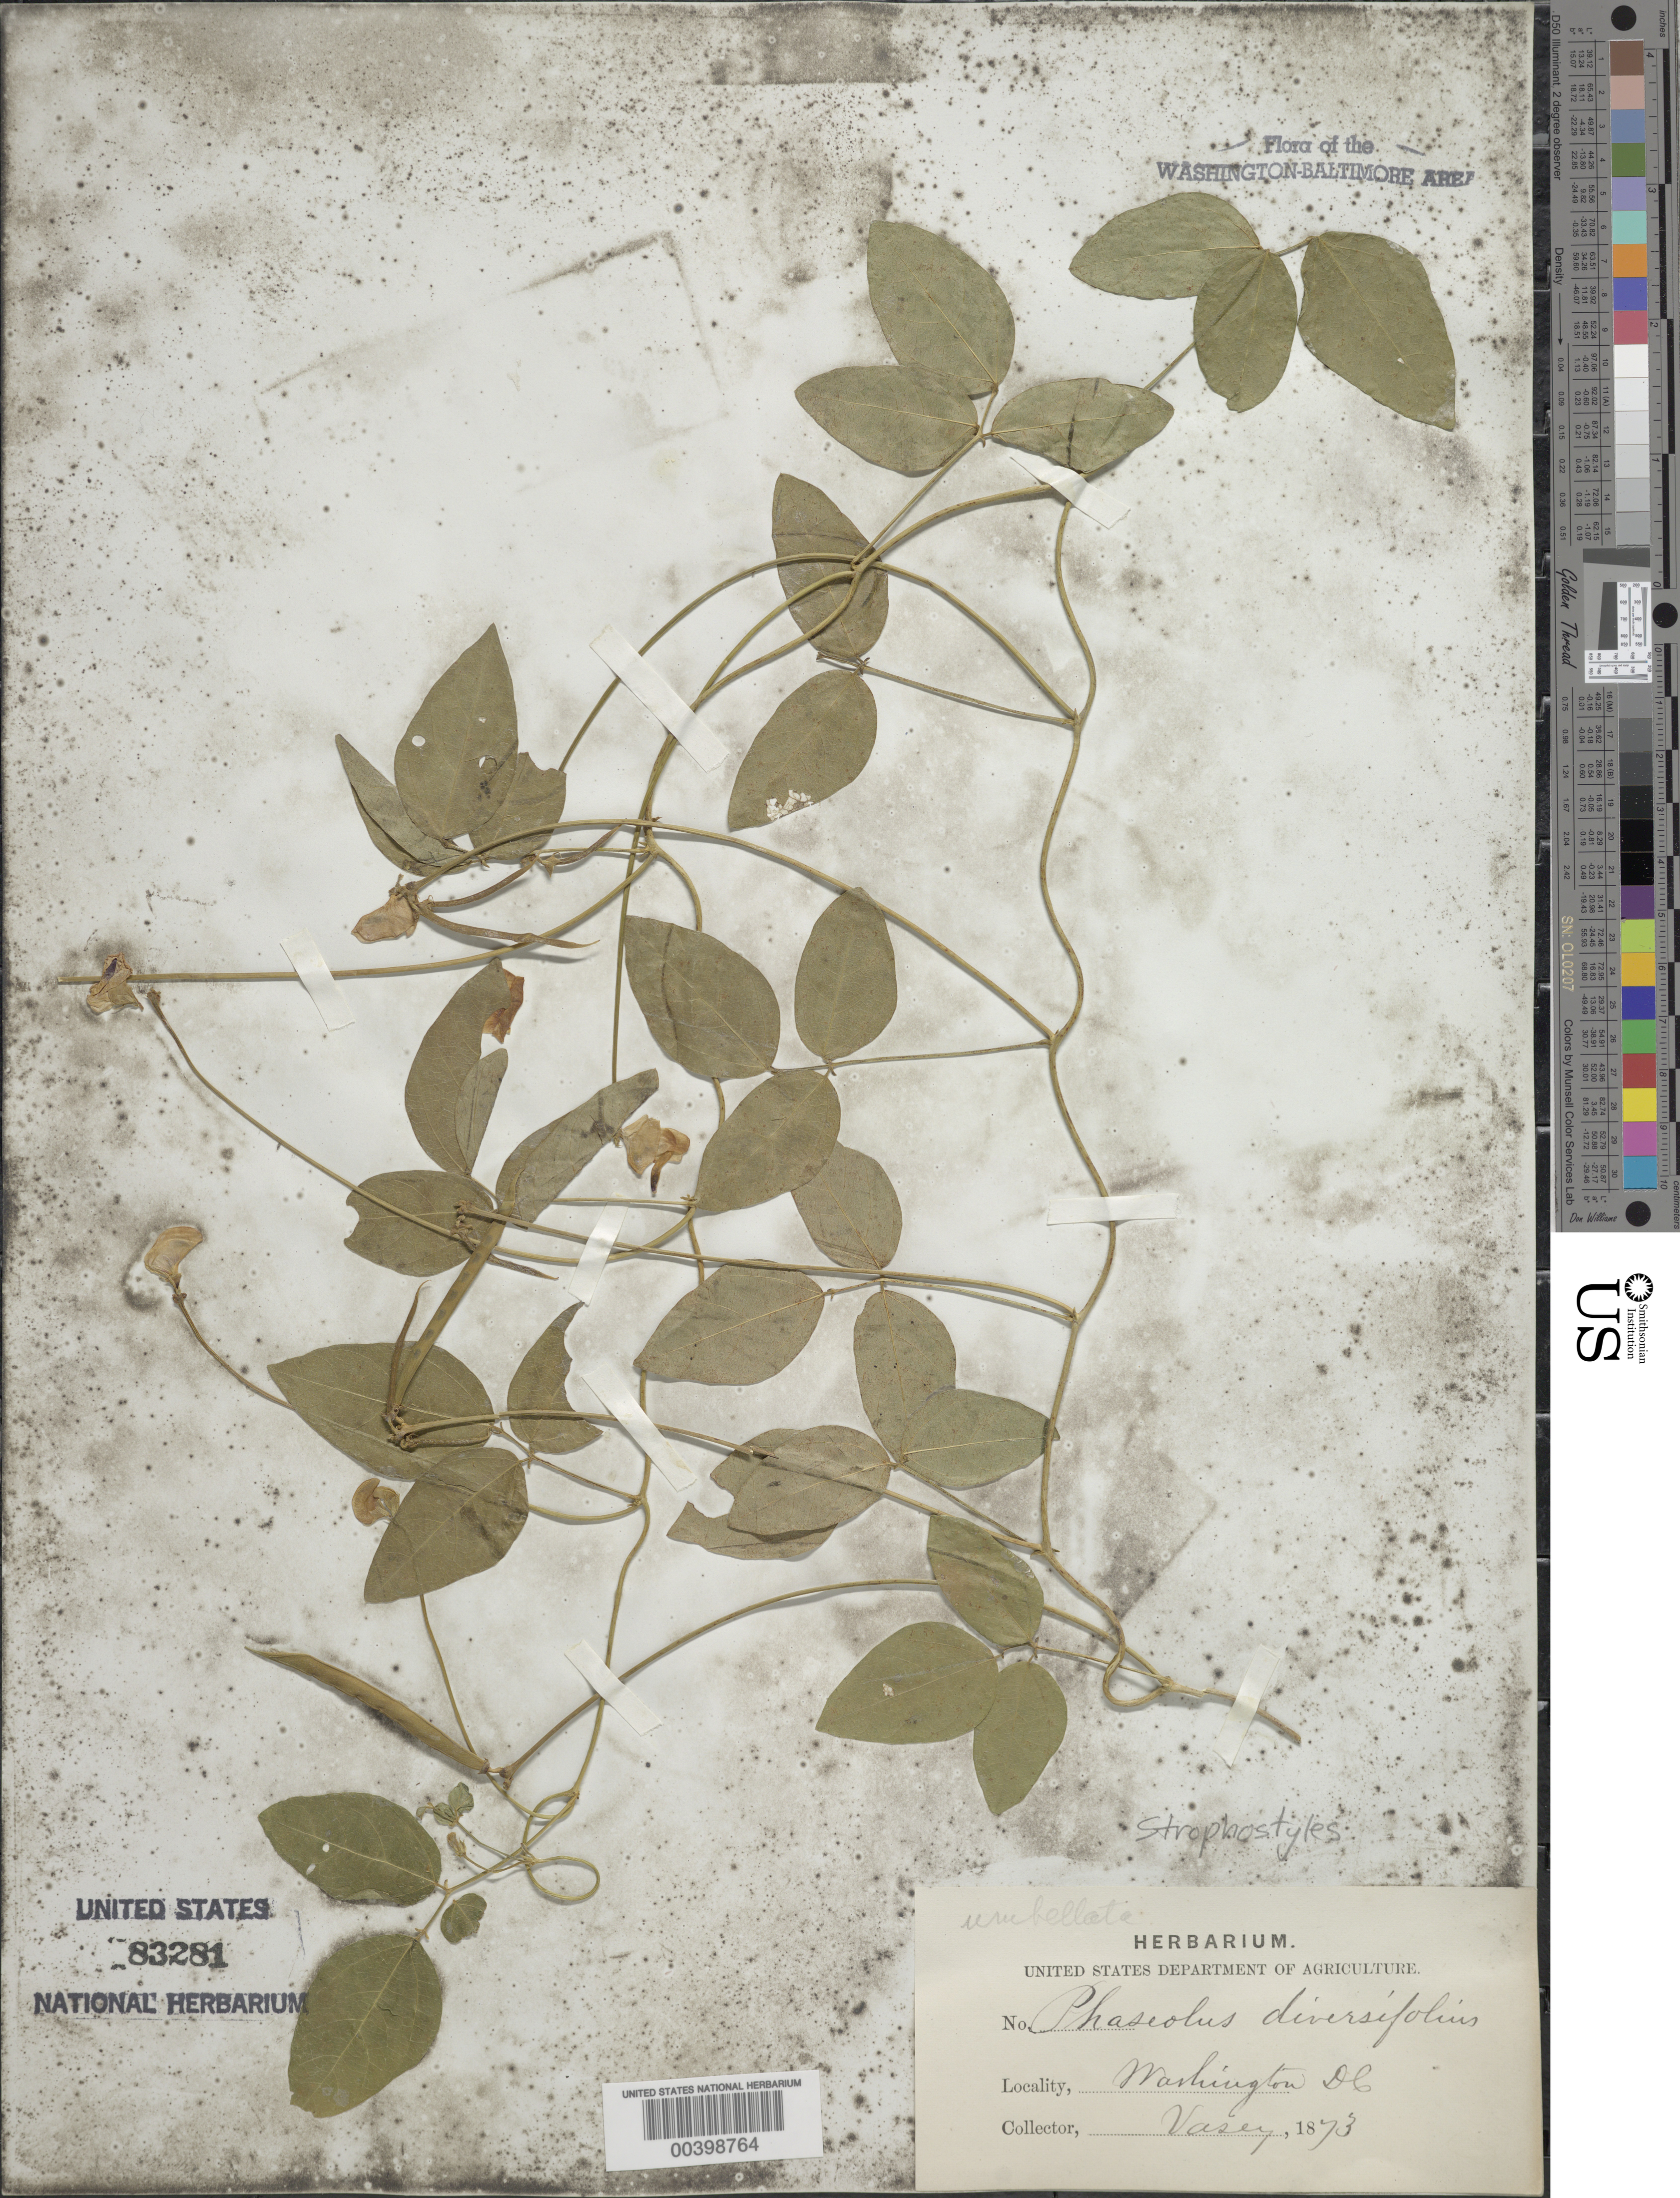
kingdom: Plantae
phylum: Tracheophyta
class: Magnoliopsida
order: Fabales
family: Fabaceae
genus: Strophostyles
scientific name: Strophostyles umbellata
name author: (Muhl. ex Willd.) Britton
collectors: G. R. Vasey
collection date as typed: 1873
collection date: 1873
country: United States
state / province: District of Columbia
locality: Washington DC area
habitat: Forest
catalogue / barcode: US 83281